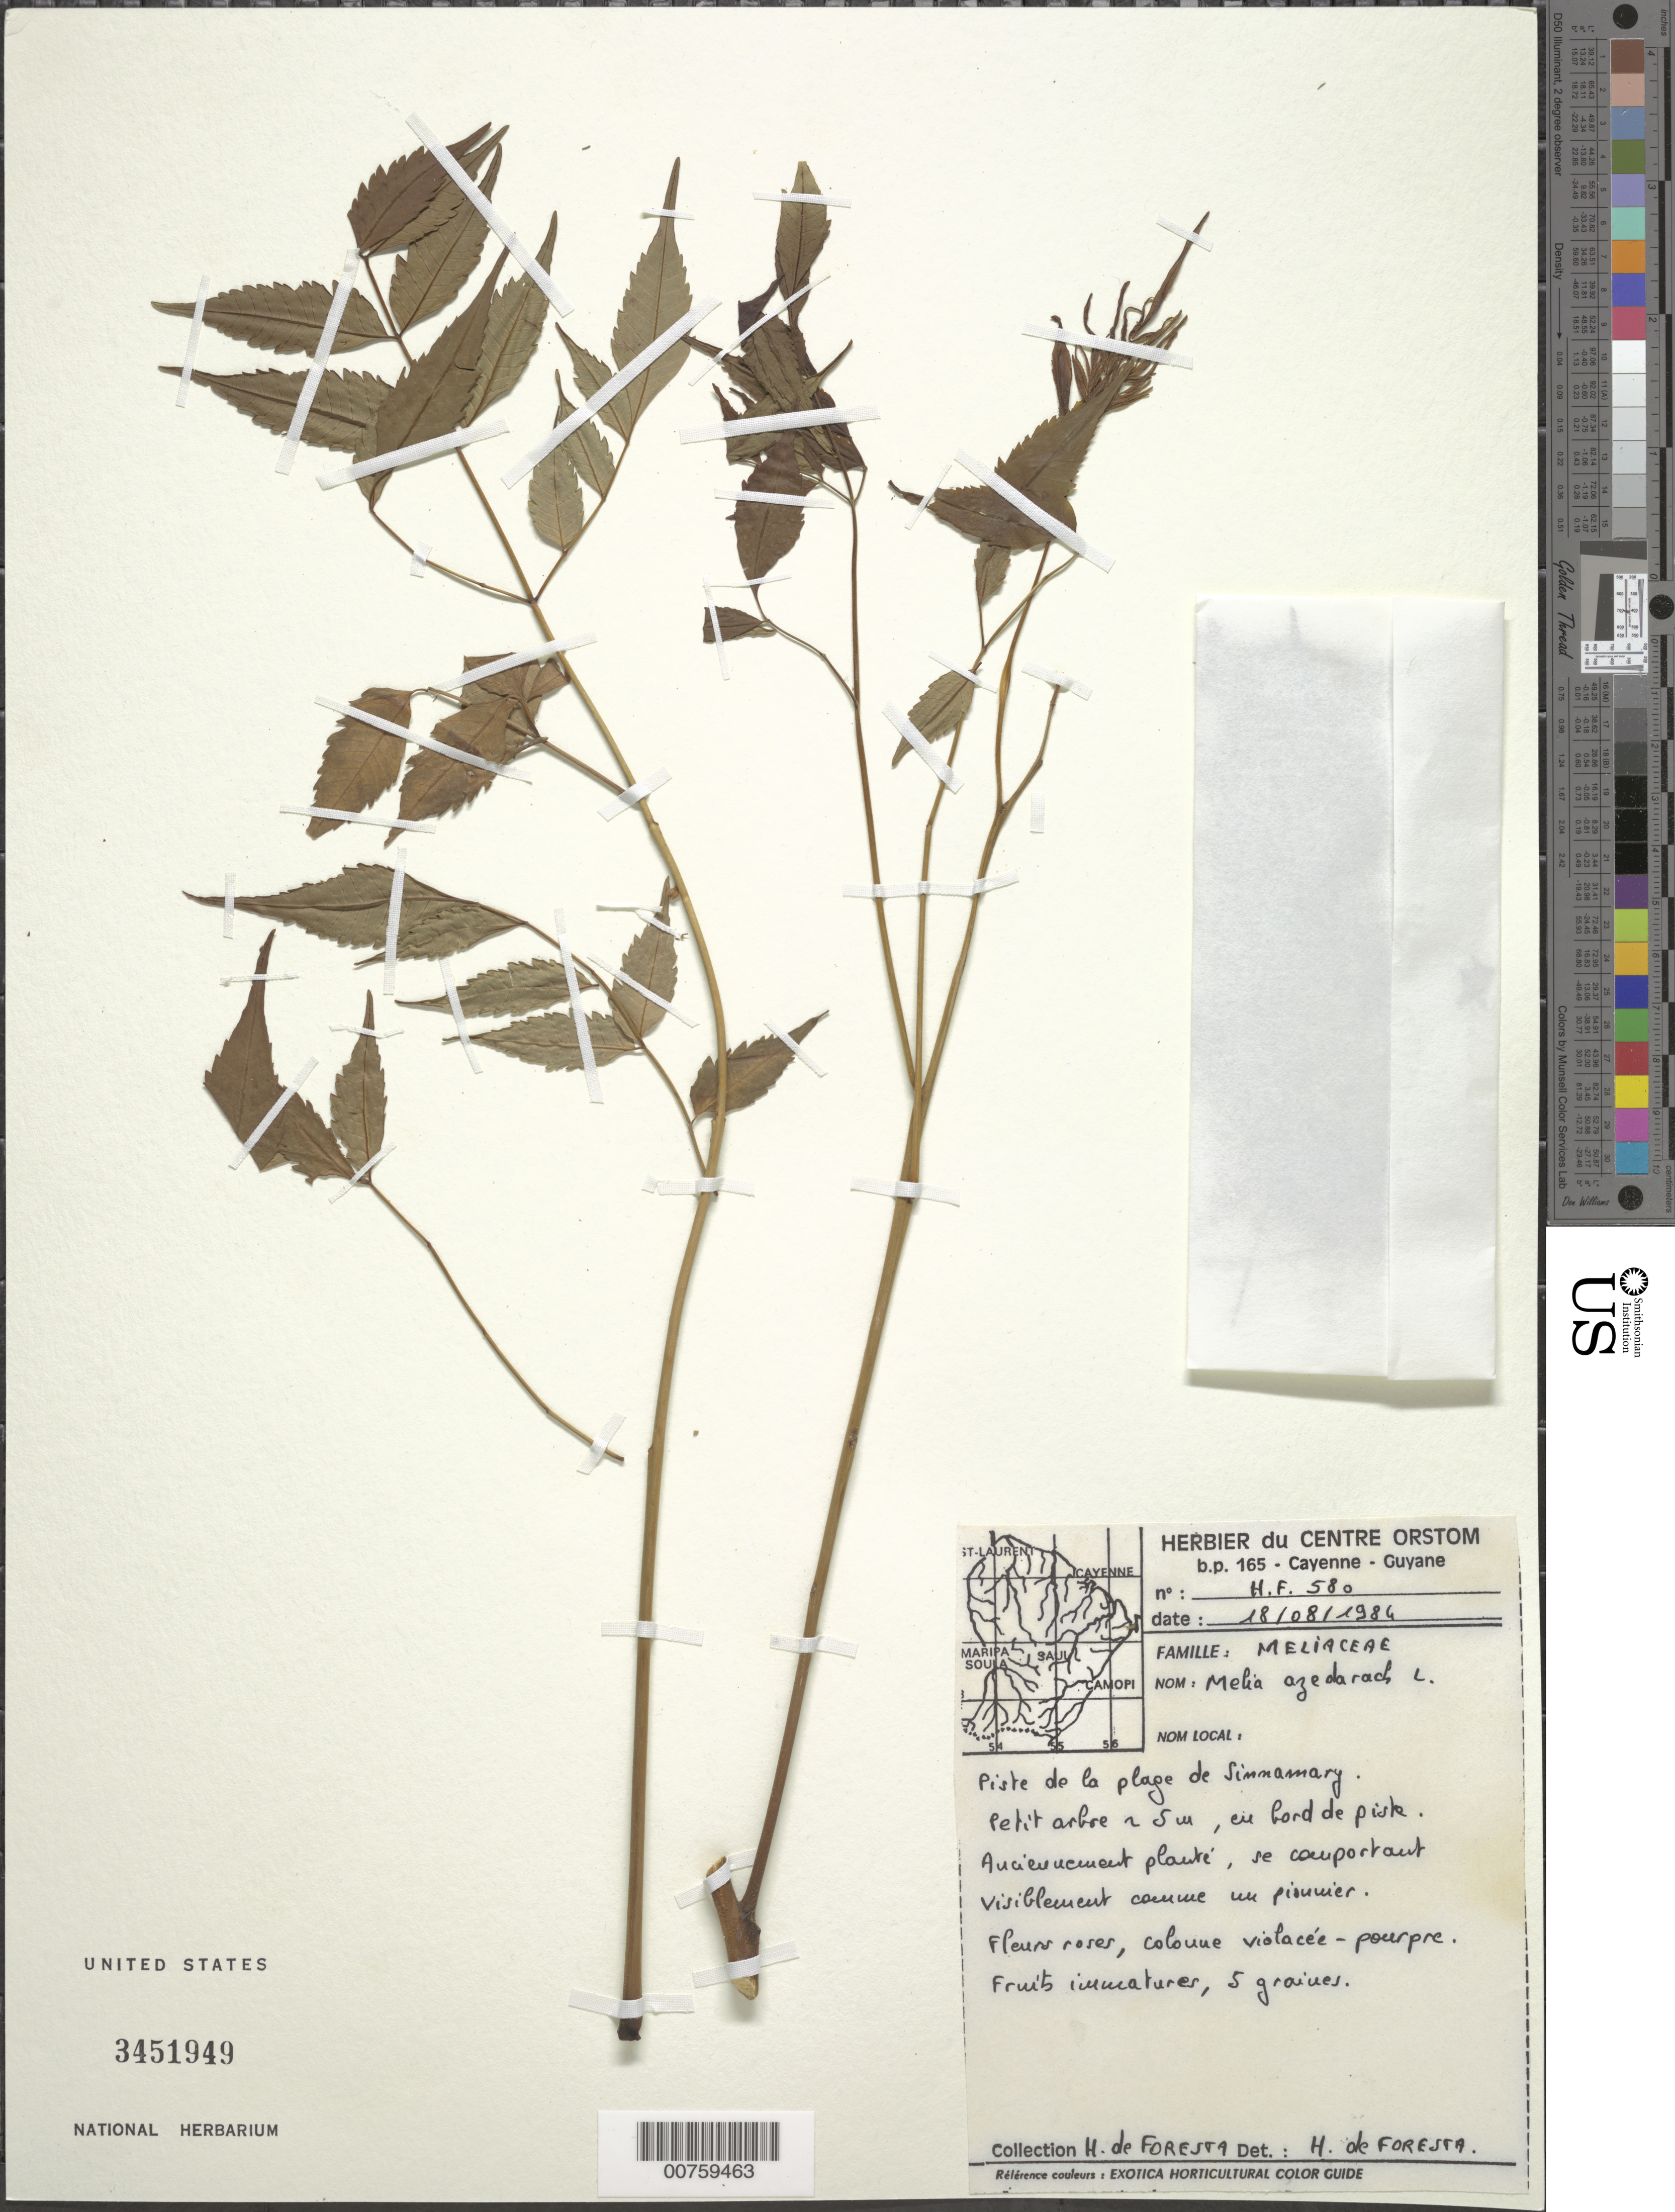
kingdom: Plantae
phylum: Tracheophyta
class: Magnoliopsida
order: Sapindales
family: Meliaceae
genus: Melia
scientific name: Melia azedarach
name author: L.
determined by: de Foresta, H.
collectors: H. de Foresta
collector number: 580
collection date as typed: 18-Aug-84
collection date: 1984-08-18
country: French Guiana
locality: Piste de la plage de Sinnamary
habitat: Borde de piste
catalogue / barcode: US 3451949